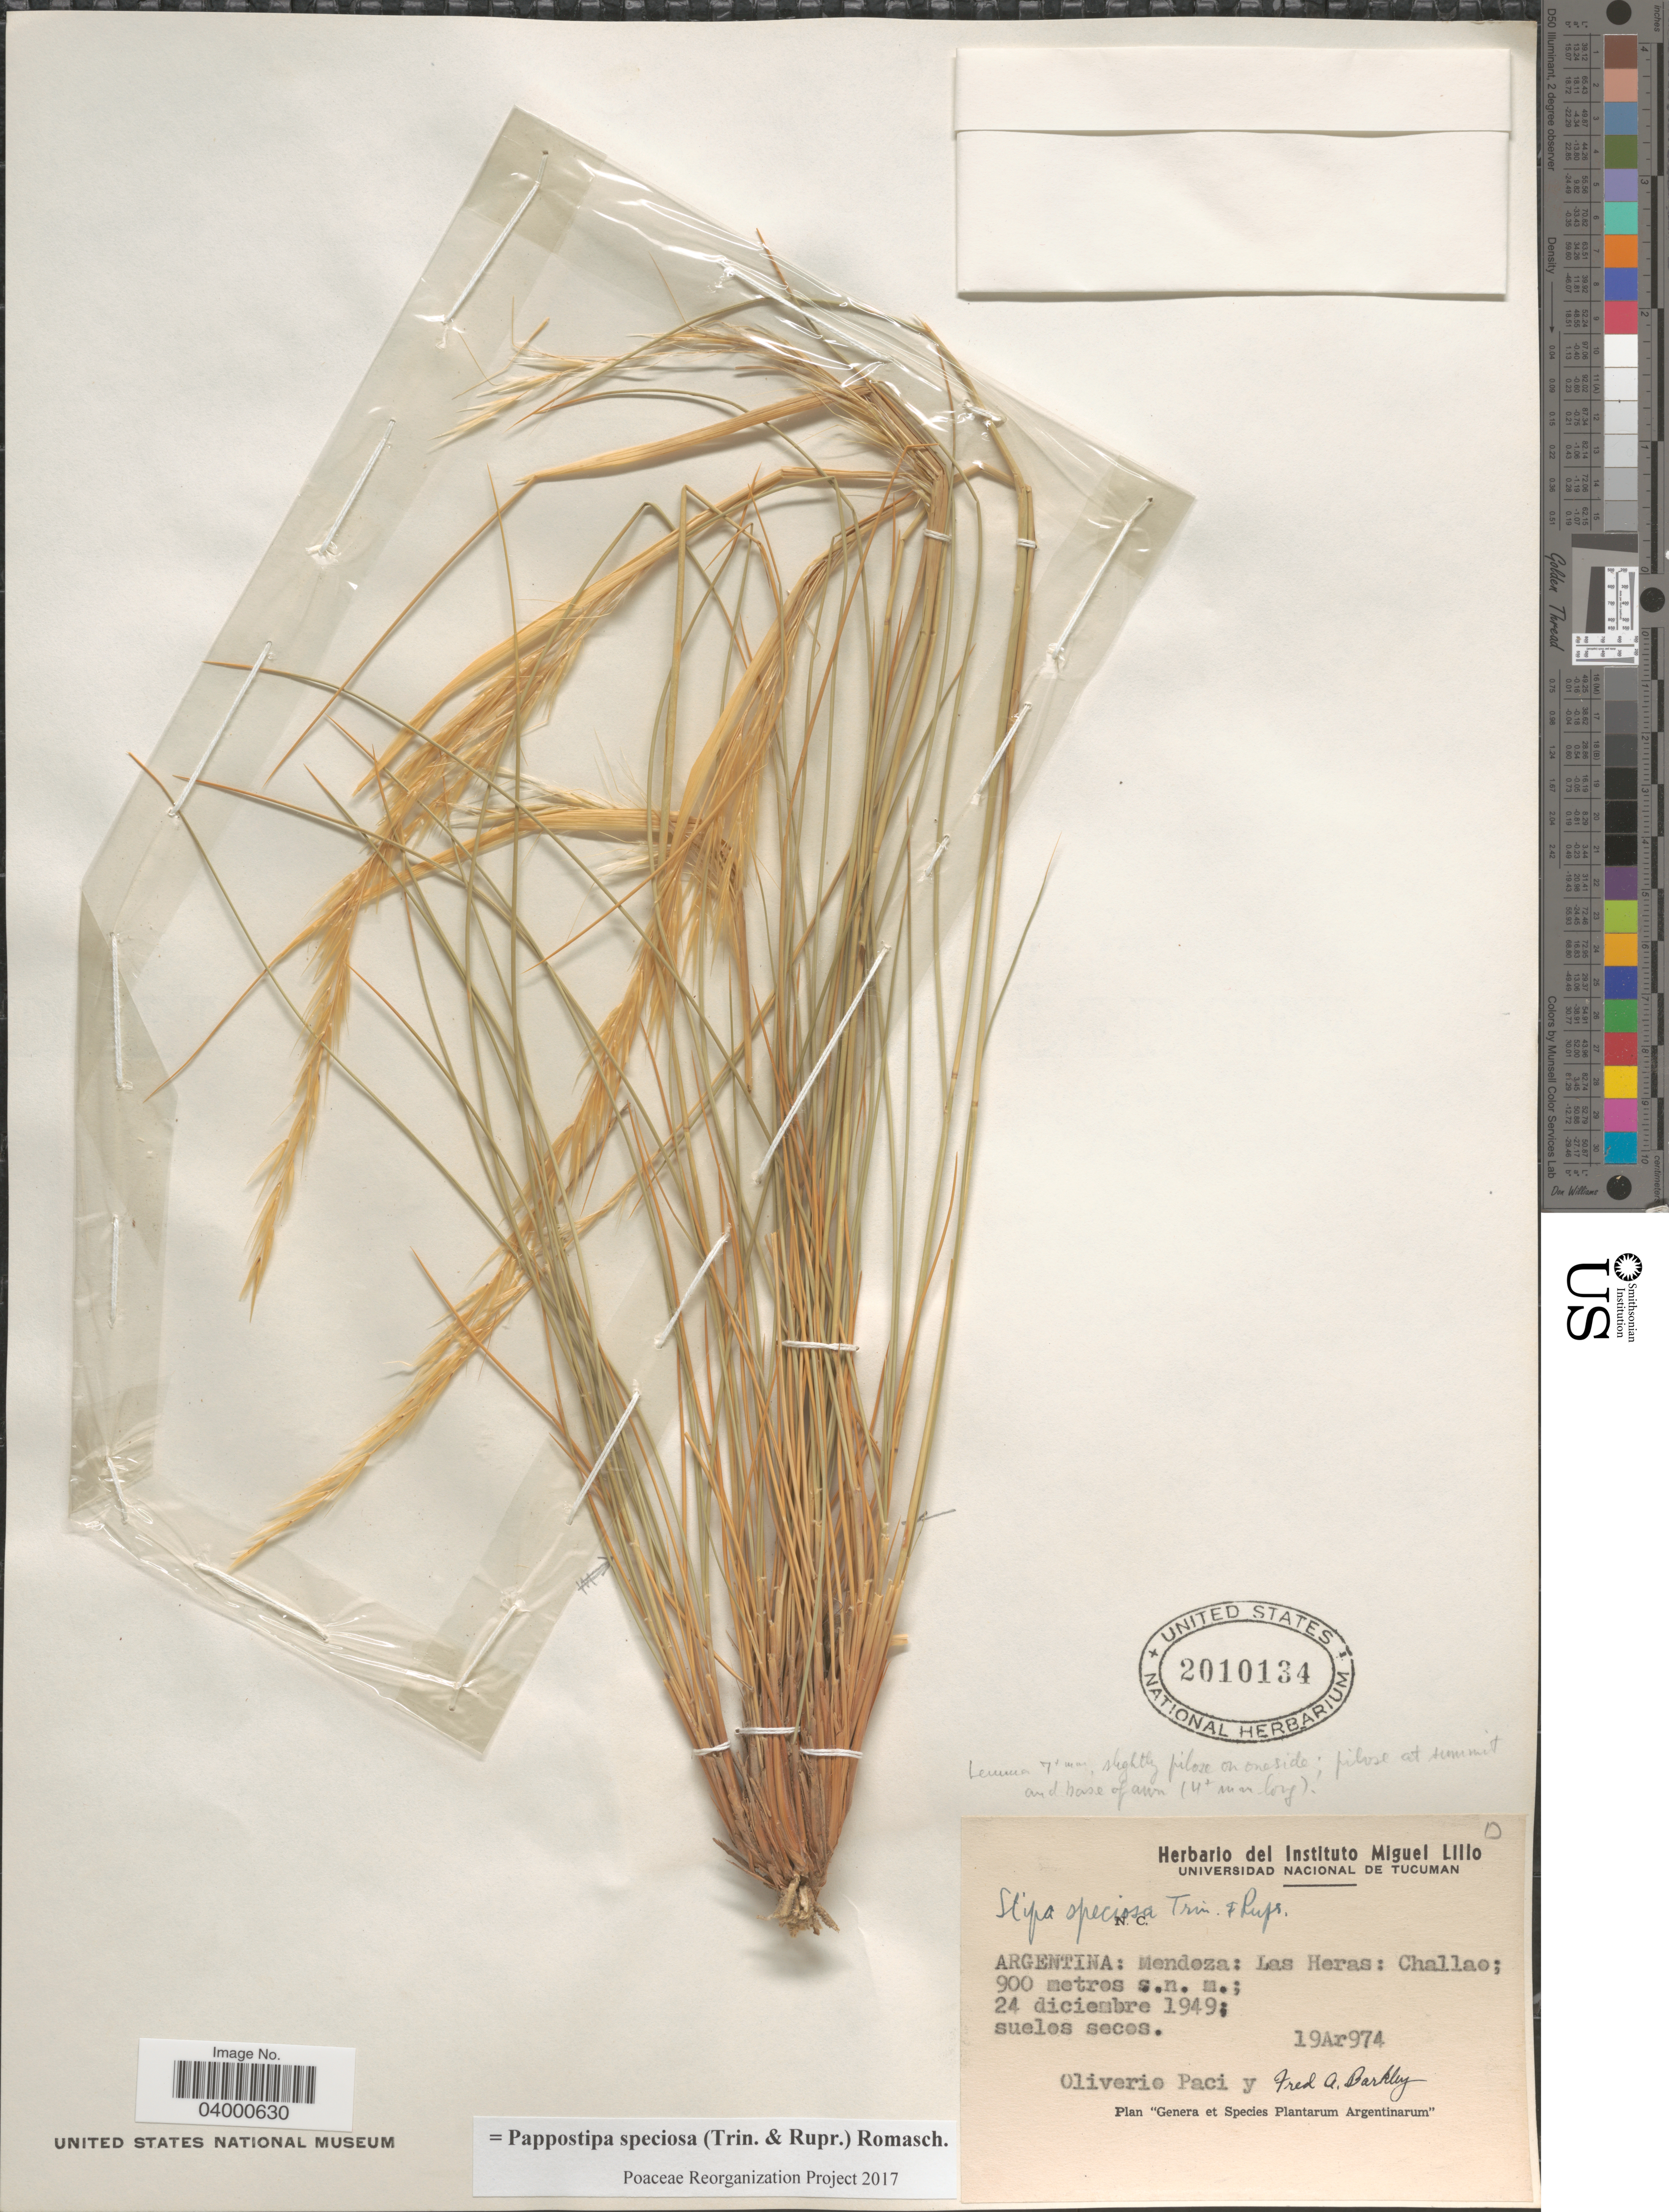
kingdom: Plantae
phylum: Tracheophyta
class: Liliopsida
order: Poales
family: Poaceae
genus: Pappostipa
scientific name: Pappostipa speciosa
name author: (Trin. & Rupr.) Romasch.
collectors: O. Paci & F. A. Barkley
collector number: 19Ar974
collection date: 1949-12-24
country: Argentina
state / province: Mendoza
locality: Las Heras: Challae.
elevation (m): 900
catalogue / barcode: US 2010134